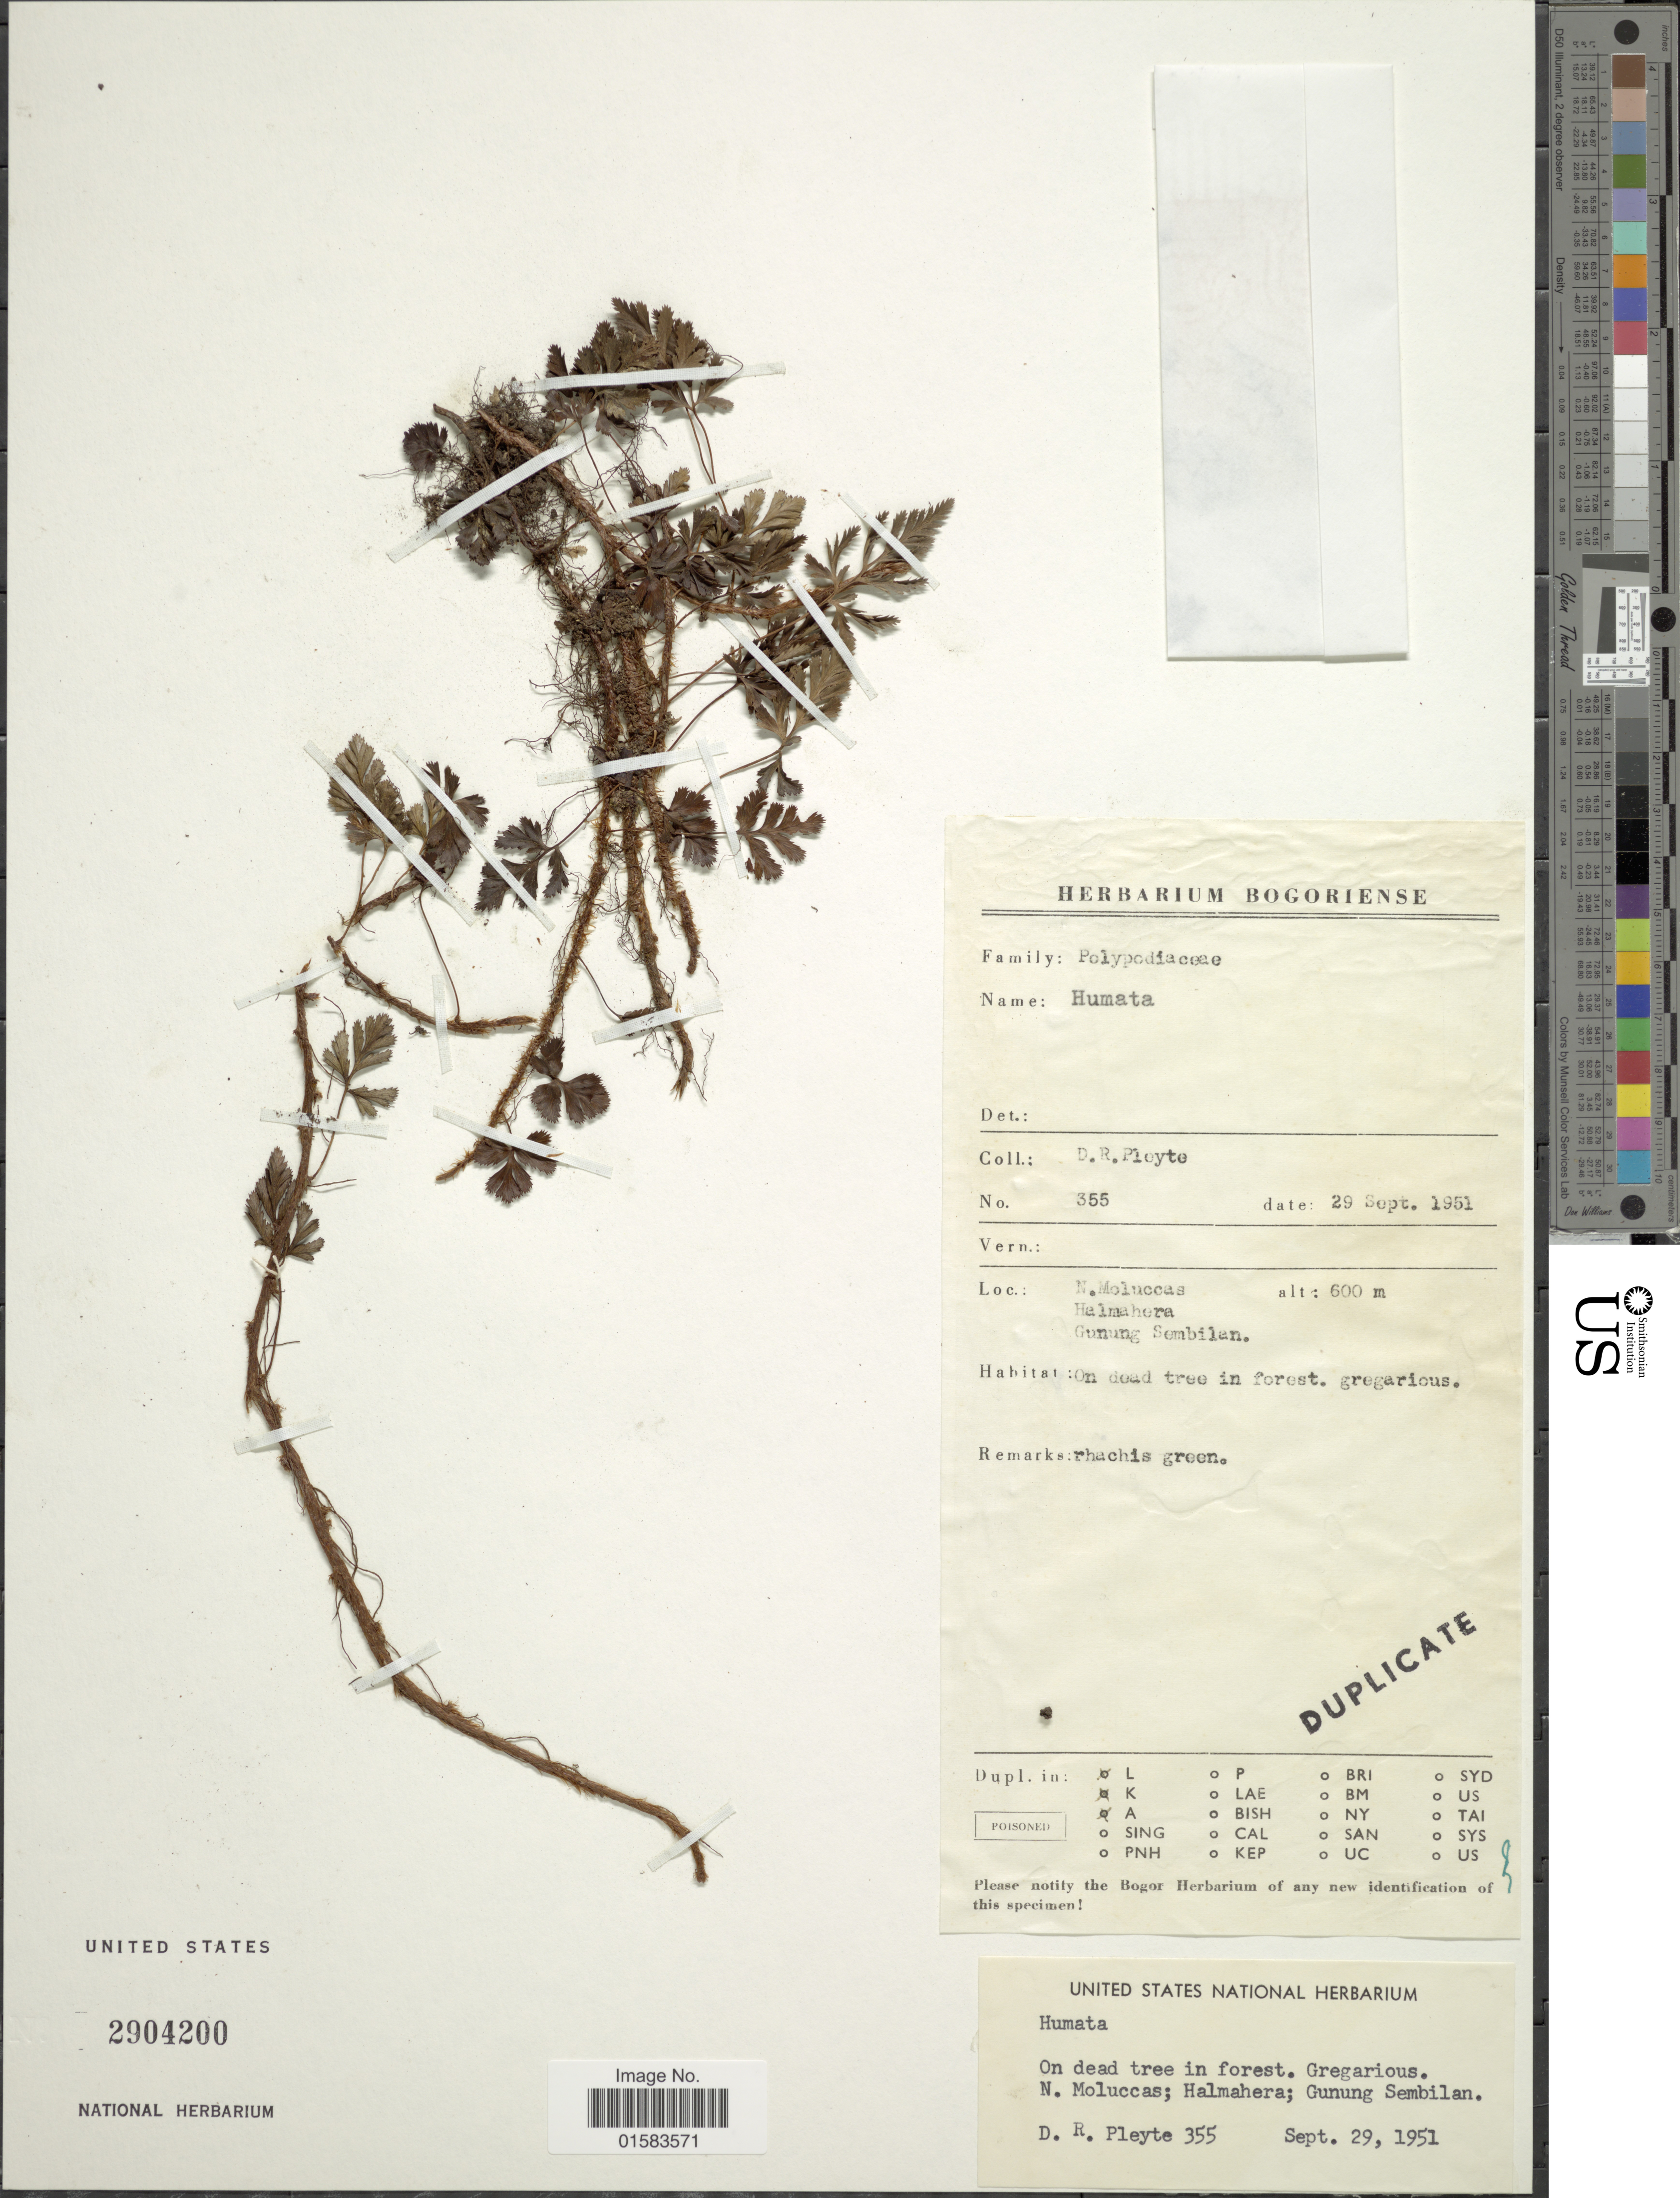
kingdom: Plantae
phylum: Tracheophyta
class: Polypodiopsida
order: Polypodiales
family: Davalliaceae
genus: Davallia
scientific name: Davallia sp.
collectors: D. Pleyte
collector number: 355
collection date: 1951-09-29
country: Indonesia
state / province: Maluku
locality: N. Moluccas, Helmahera, Gunung Sembilan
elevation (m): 600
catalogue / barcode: US 2904200